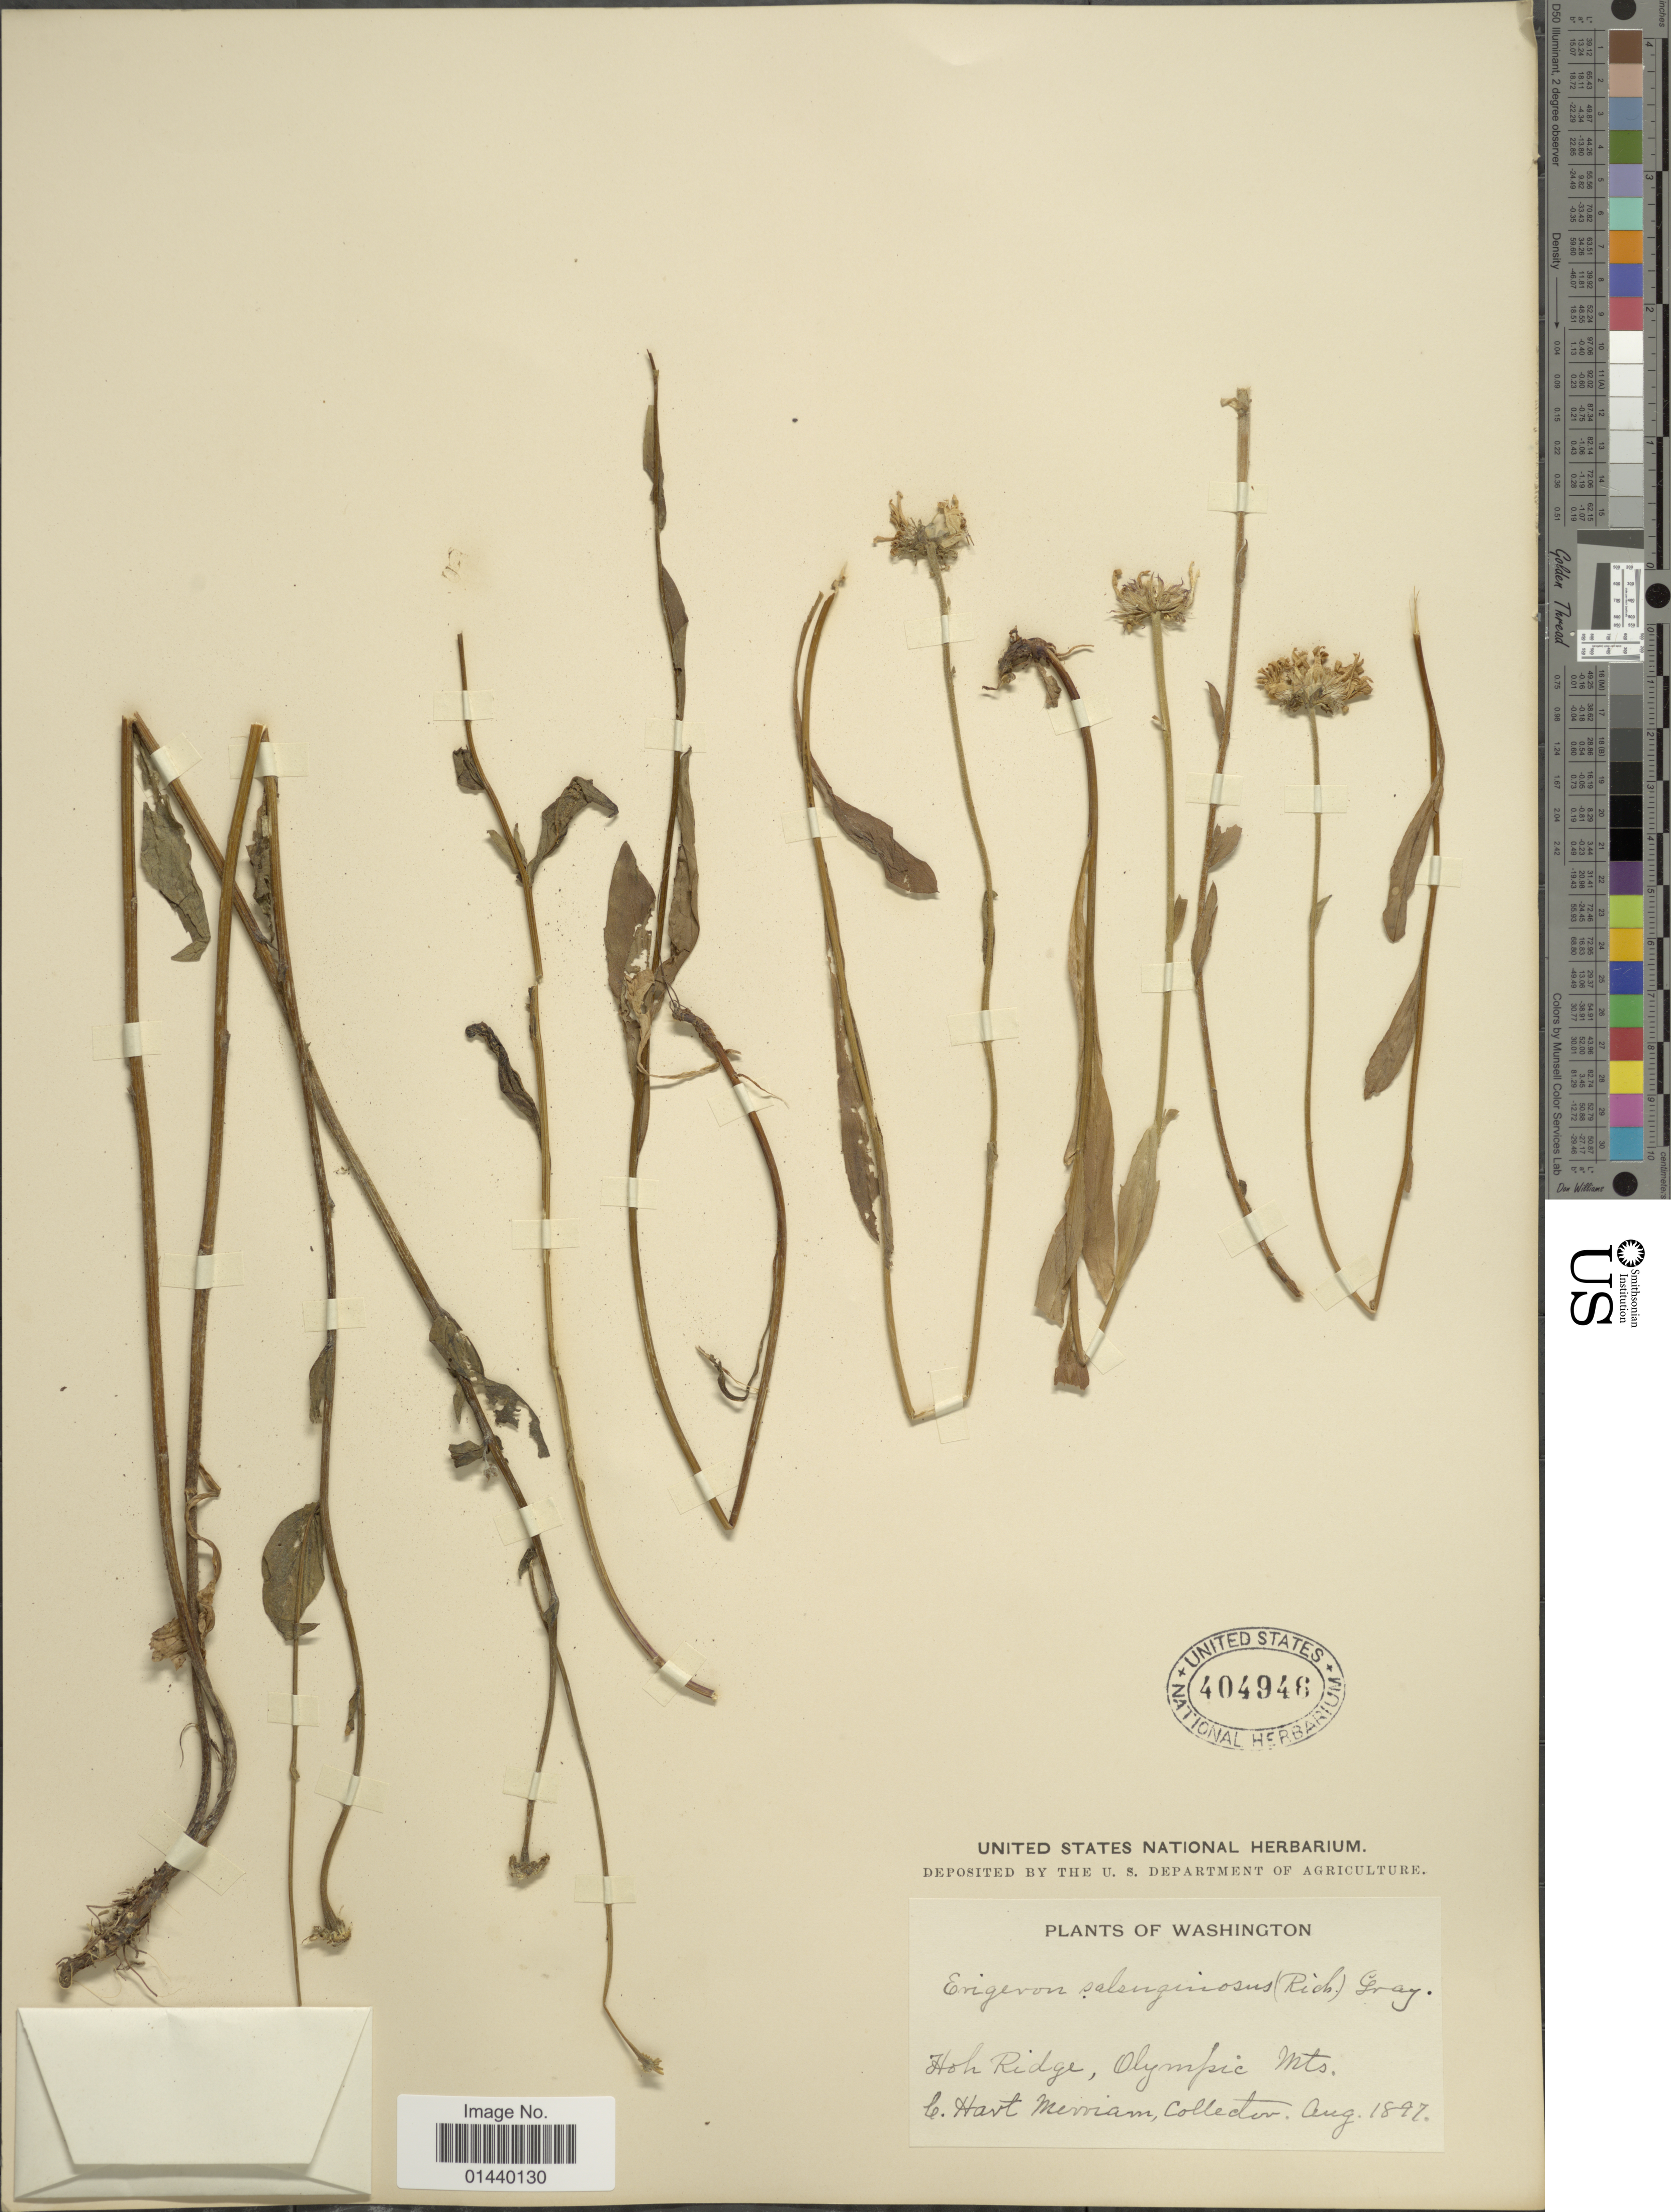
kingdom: Plantae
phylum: Tracheophyta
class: Magnoliopsida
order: Asterales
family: Asteraceae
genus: Erigeron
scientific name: Erigeron salsuginosus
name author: (Richardson ex R. Br.) A. Gray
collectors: C. Merriam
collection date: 1897-08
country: United States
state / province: Washington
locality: Hoh Ridge, Olympic Mts.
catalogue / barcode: US 404946